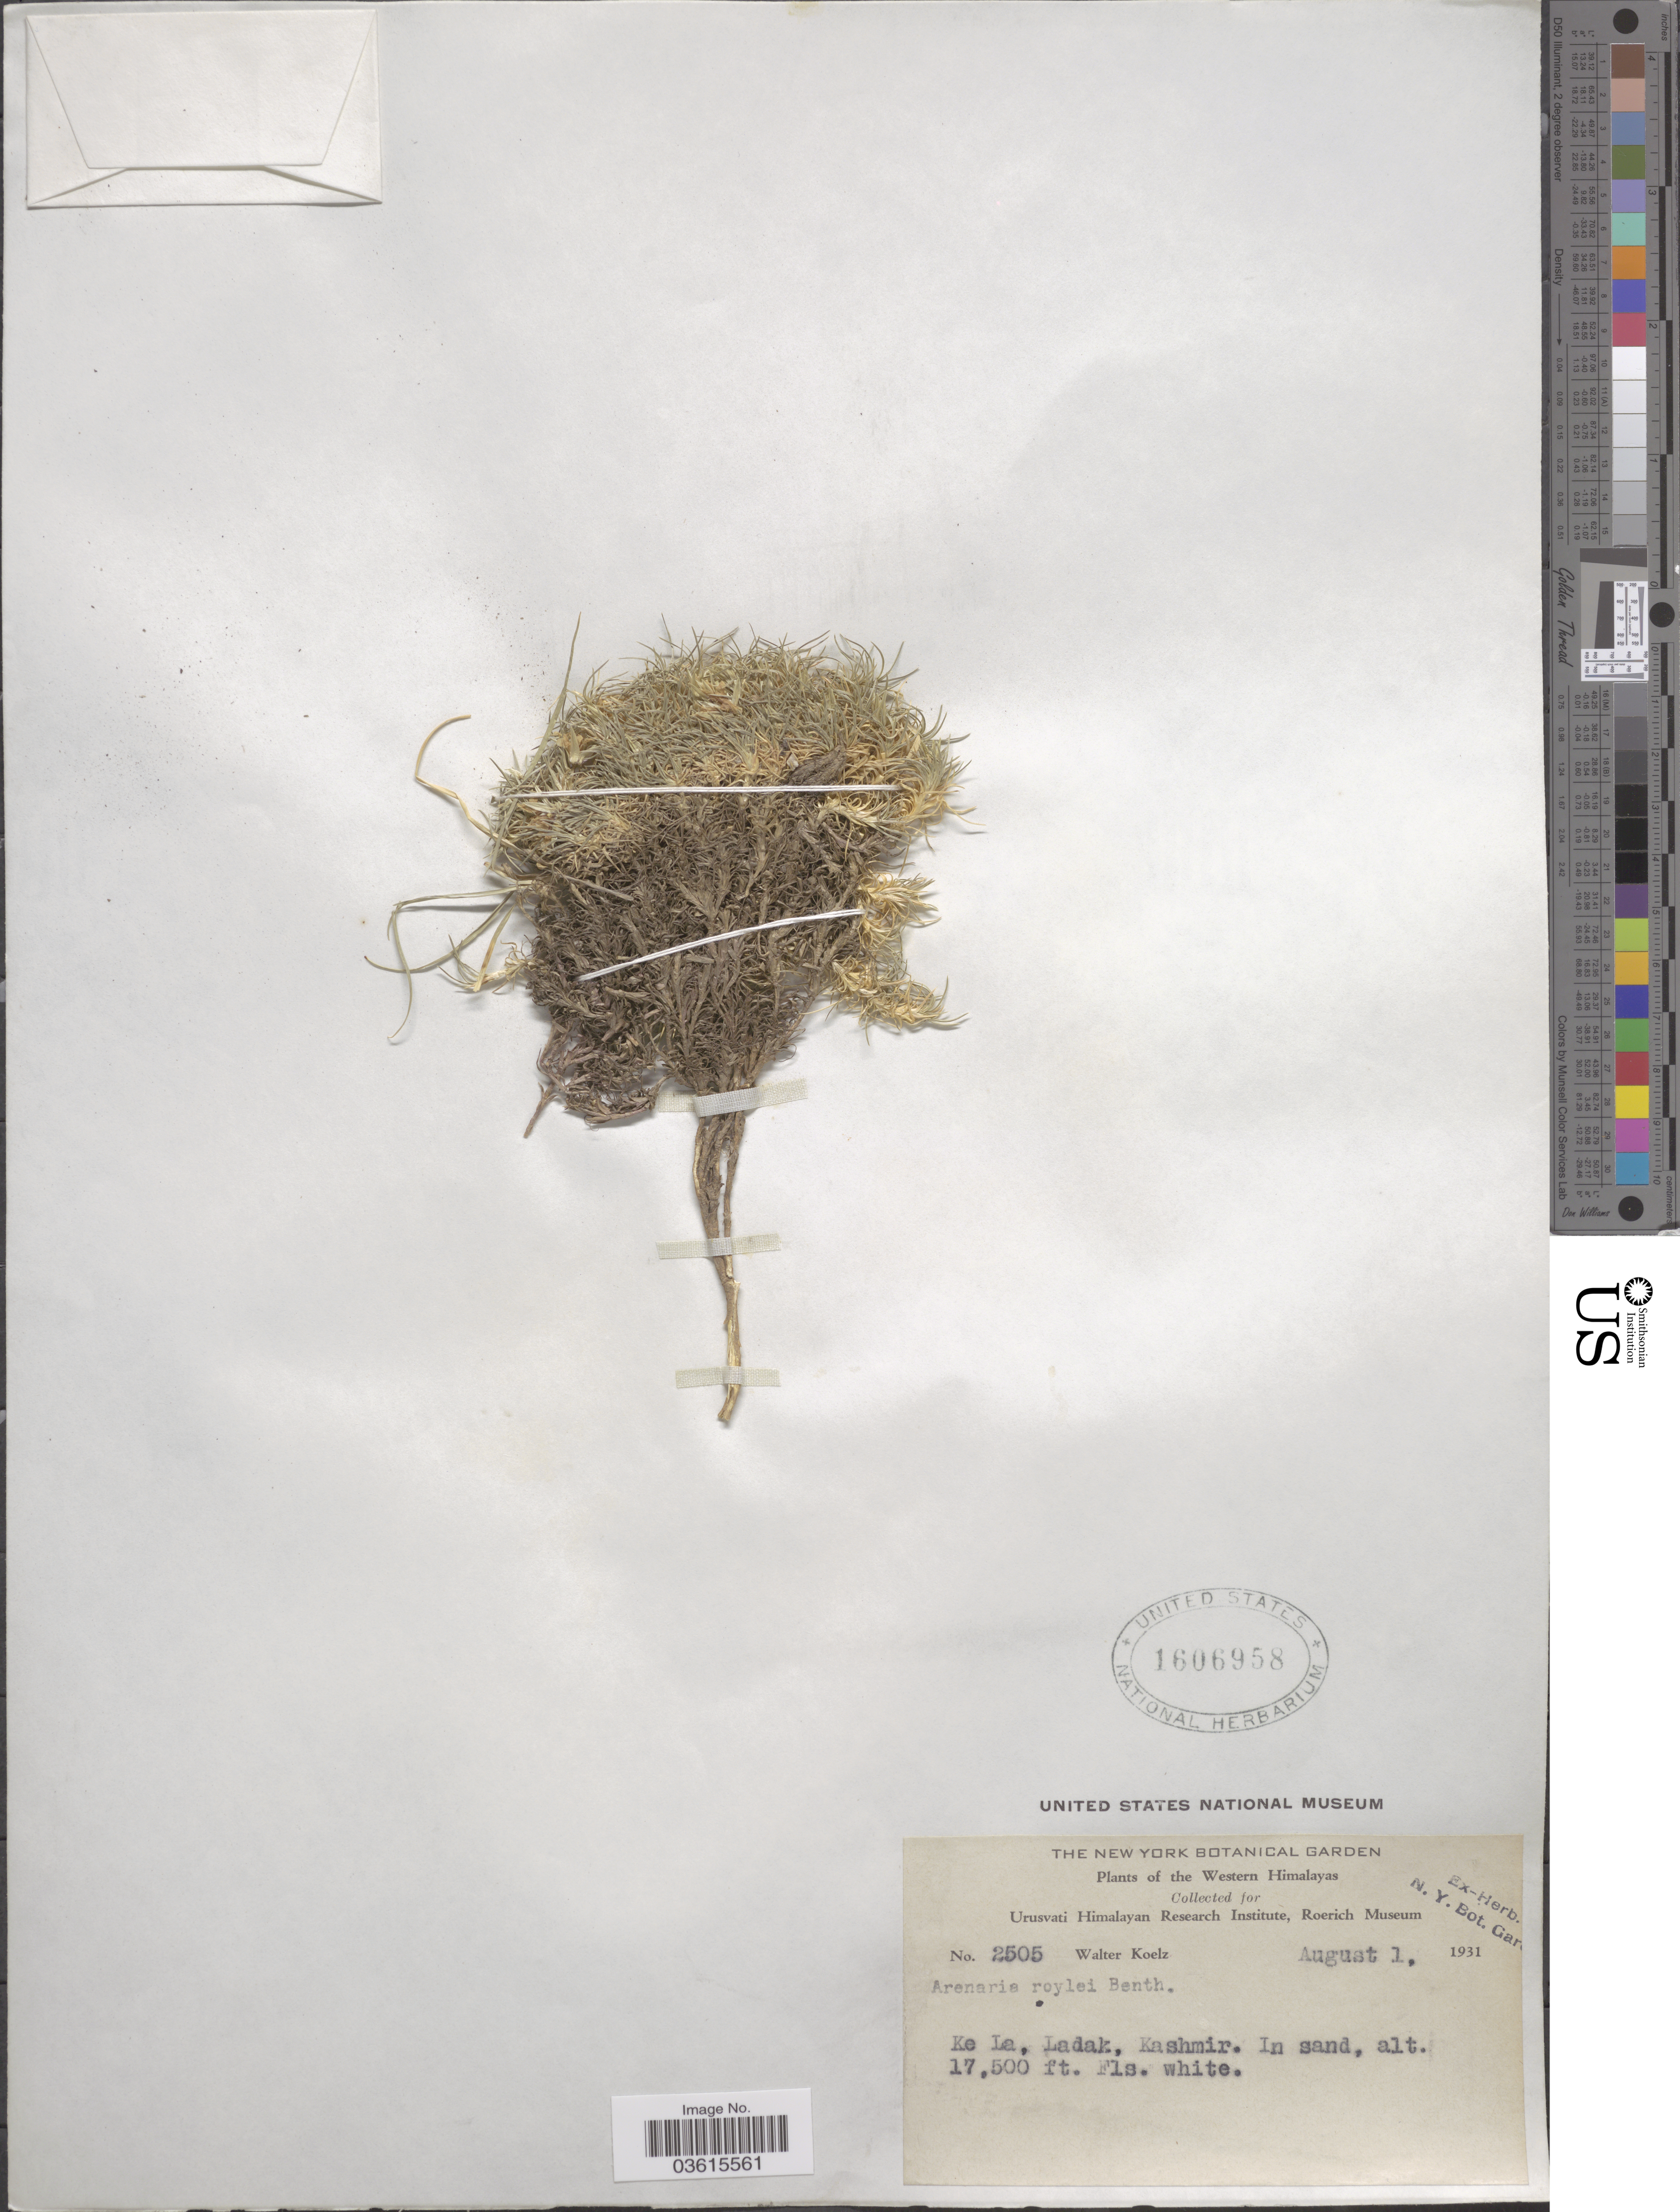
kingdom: Plantae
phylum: Tracheophyta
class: Magnoliopsida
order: Caryophyllales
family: Caryophyllaceae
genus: Eremogone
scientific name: Eremogone bryophylla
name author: (Fernald) Pusalkar & D.K. Singh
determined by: Strong, Mark T., (BOT), Smithsonian Institution - National Museum of Natural History (UNITED STATES)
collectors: W. N. Koelz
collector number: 2505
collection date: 1931-08-01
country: India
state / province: Ladakh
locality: Western Himalayas. Ke La, Ladak, Kashmir.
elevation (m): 5334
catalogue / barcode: US 1606958